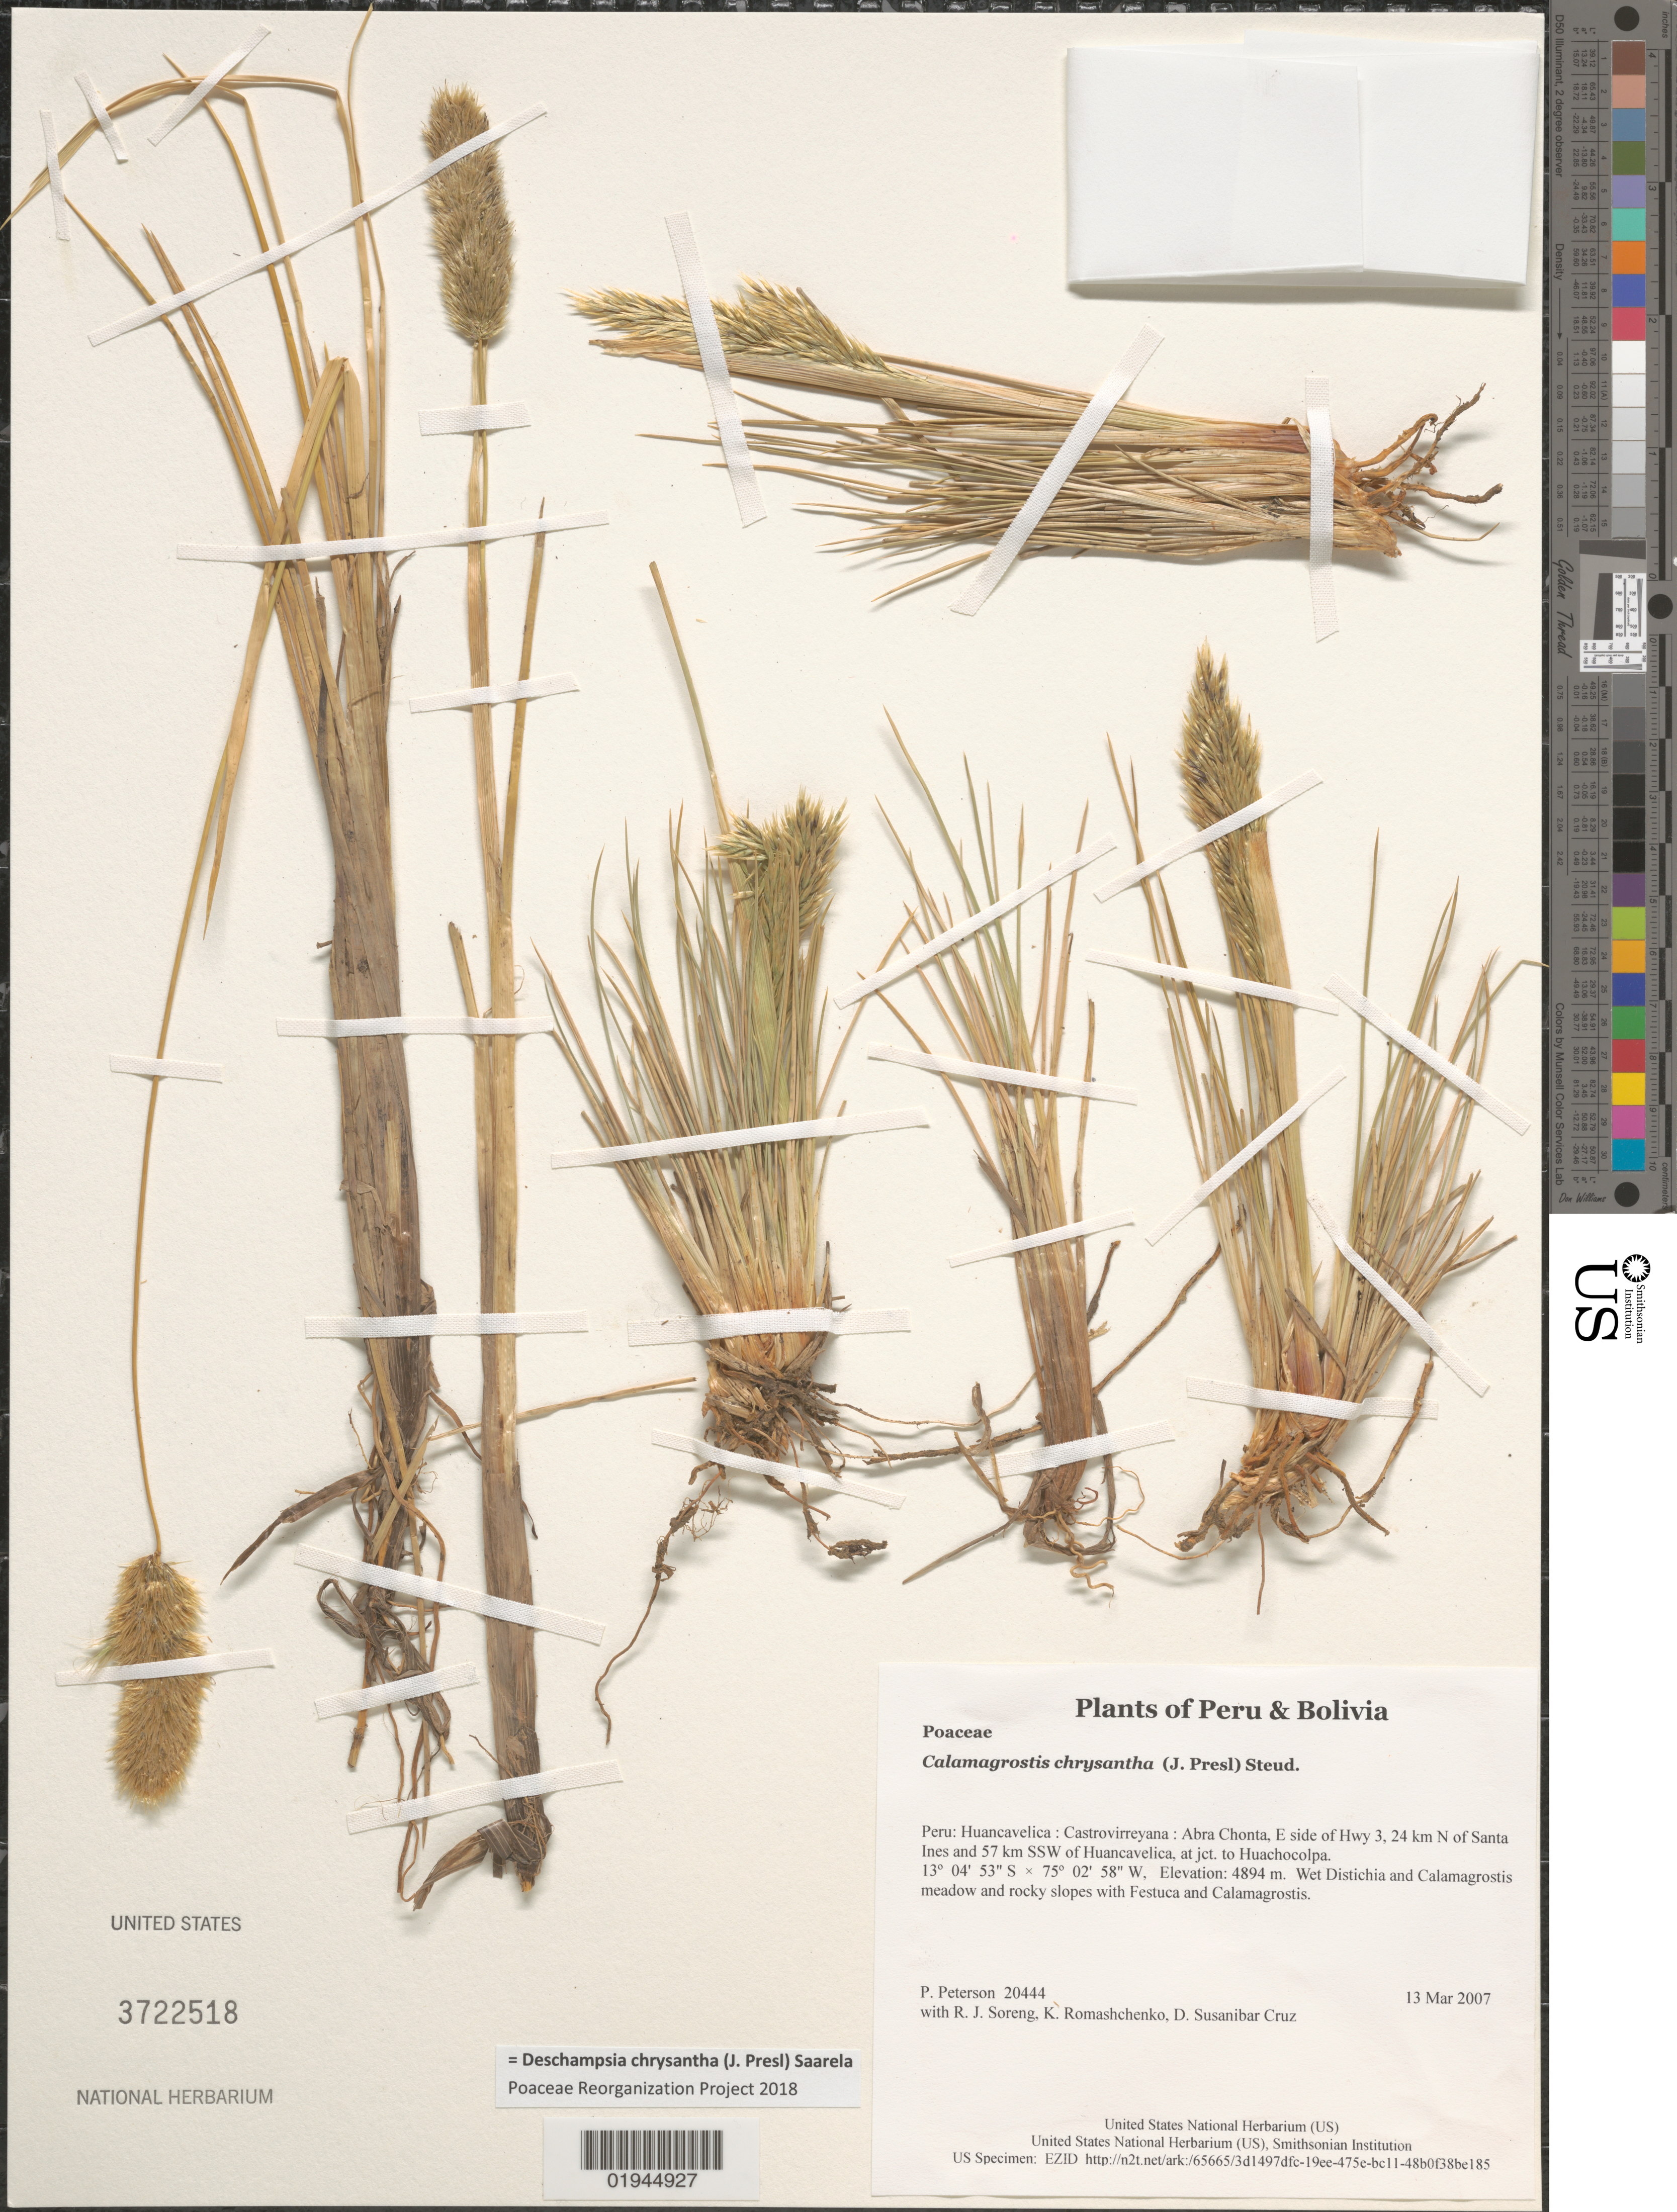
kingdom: Plantae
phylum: Tracheophyta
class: Liliopsida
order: Poales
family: Poaceae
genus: Deschampsia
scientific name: Deschampsia chrysantha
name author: (J. Presl) Saarela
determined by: Poaceae Reorganization Project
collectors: P. M. Peterson, R. J. Soreng, K. Romashchenko & D. Susanibar Cruz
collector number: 20444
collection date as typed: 13 Mar 2007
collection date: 2007-03-13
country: Peru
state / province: Huancavelica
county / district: Castrovirreyna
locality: Abra Chonta, E side of Hwy 3, 24 km N of Santa Ines and 57 km SSW of Huancavelica, at jct. to Huachocolpa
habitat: Wet Distichia and Calamagrostis meadow and rocky slopes with Festuca and Calamagrostis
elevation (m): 4894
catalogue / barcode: US 3722518